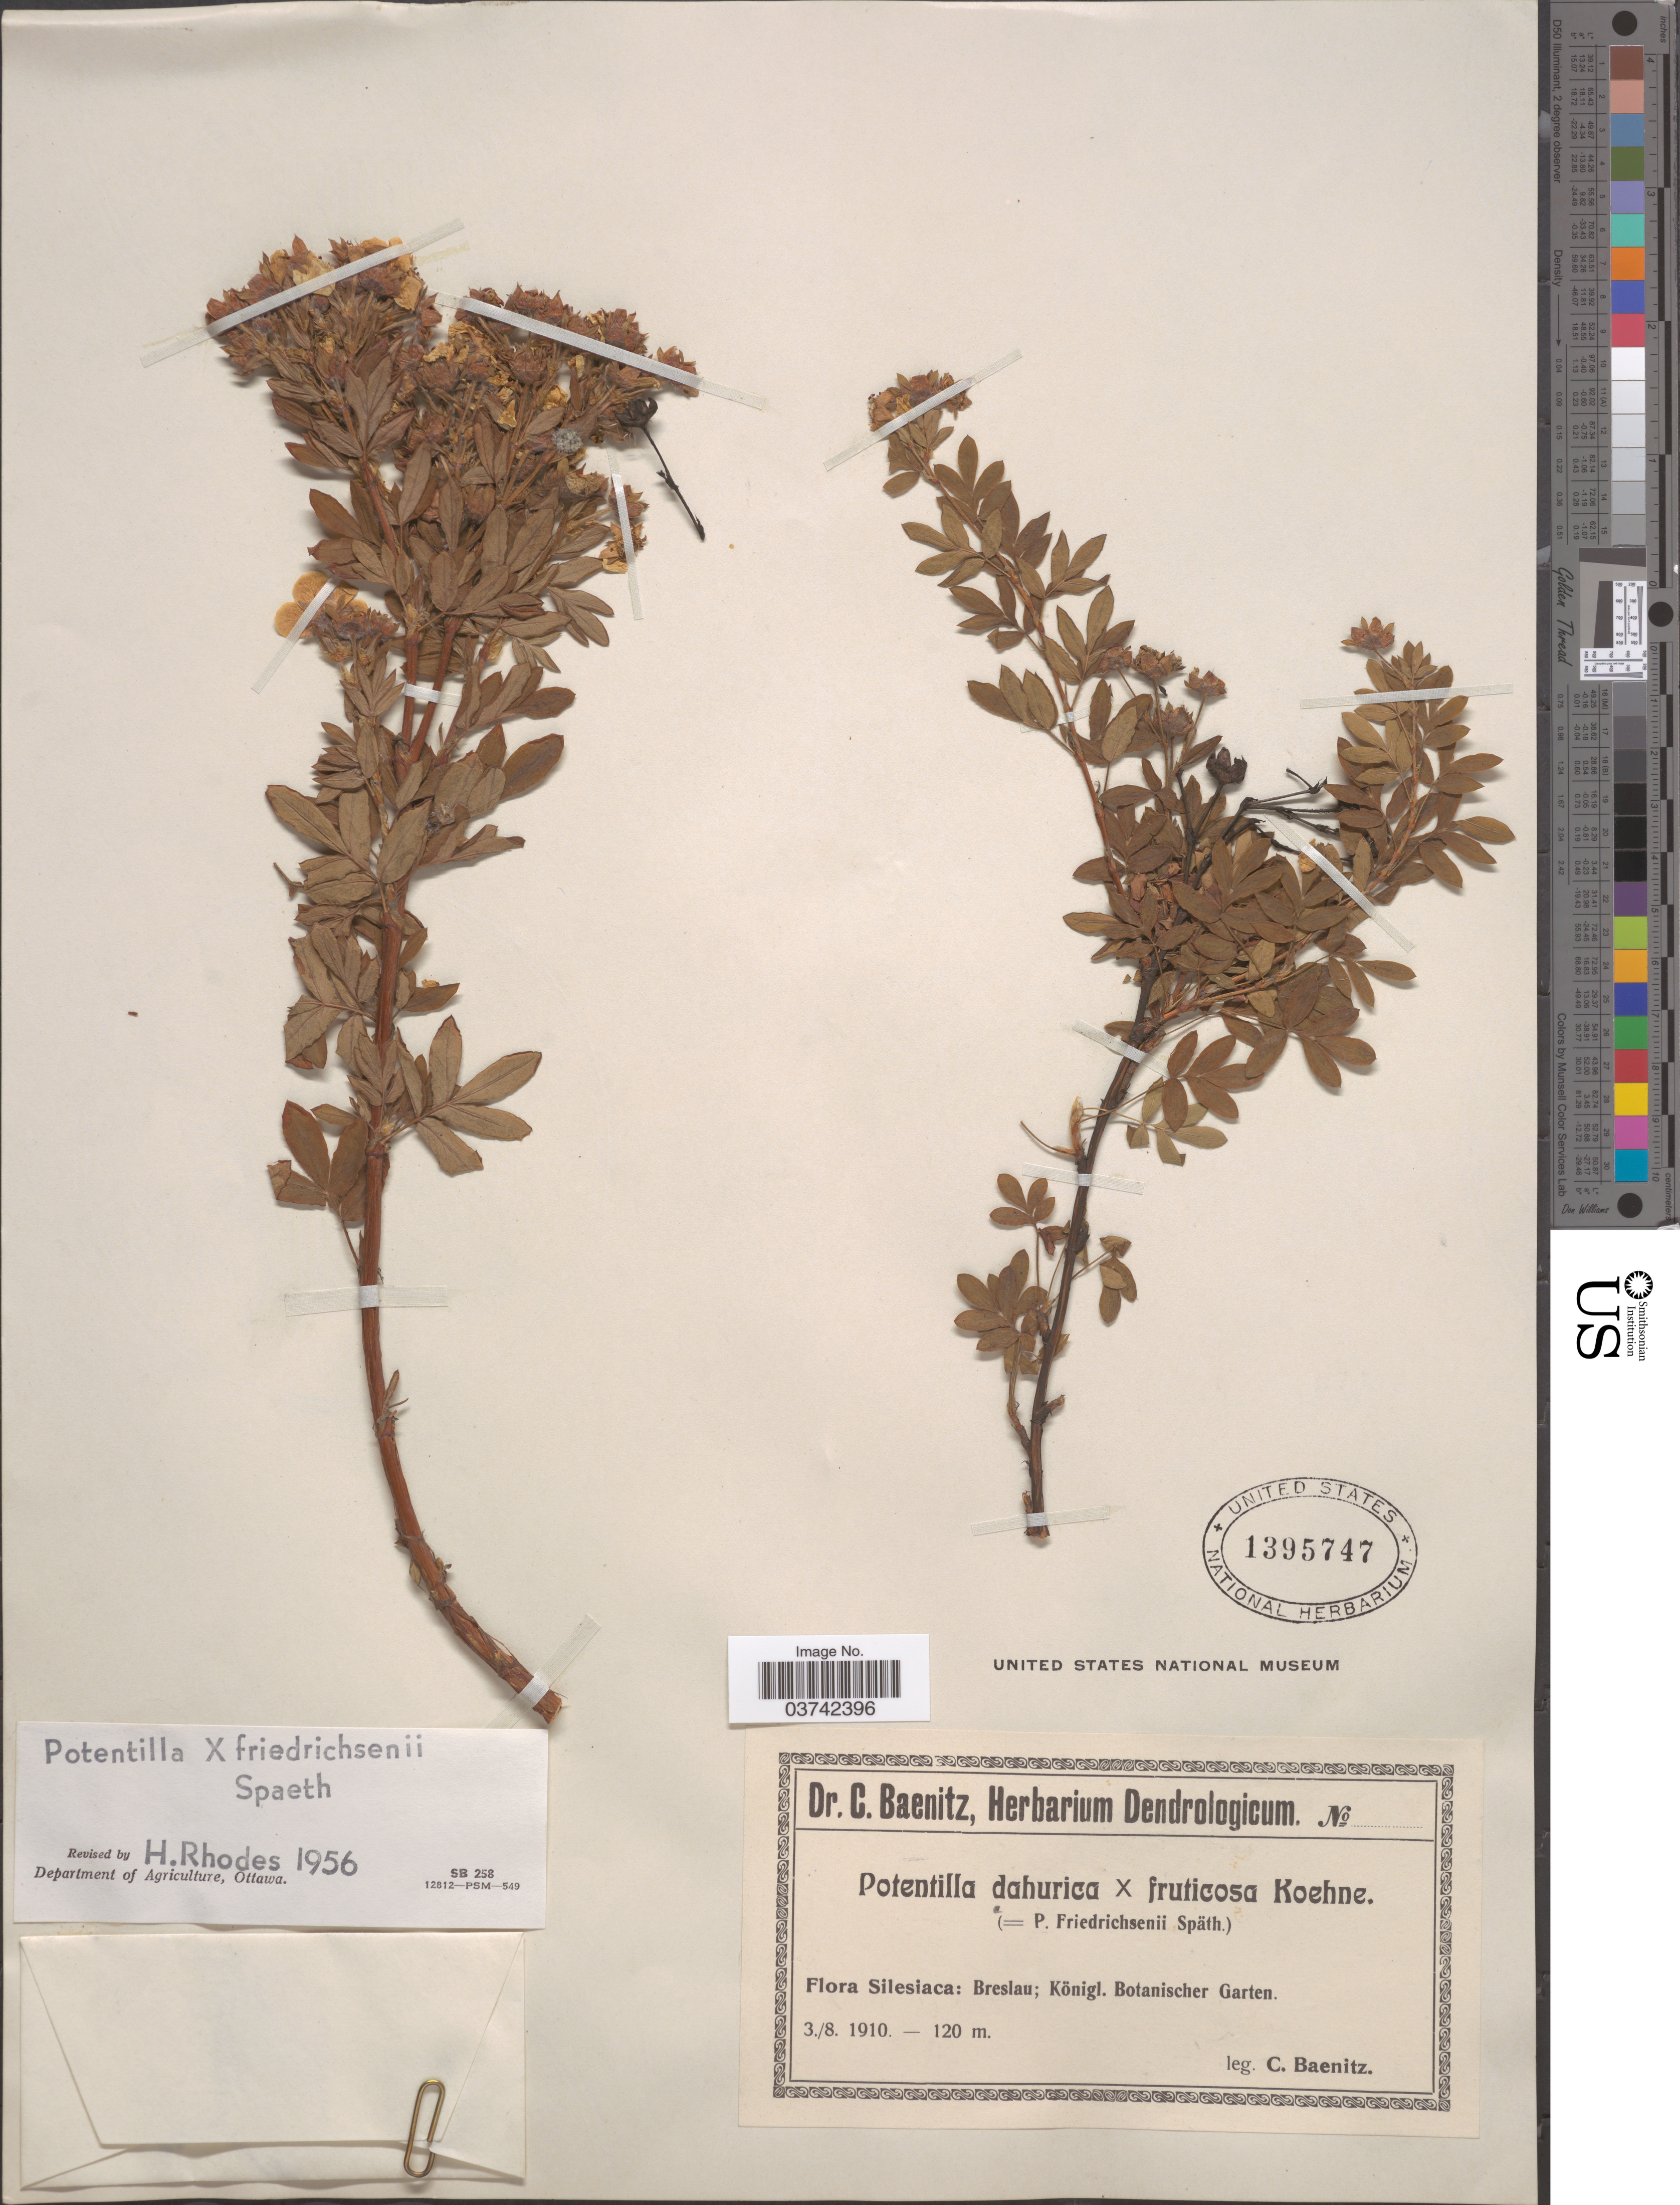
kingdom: Plantae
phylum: Tracheophyta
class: Magnoliopsida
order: Rosales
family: Rosaceae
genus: Potentilla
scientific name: Potentilla x friedrichsenii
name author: L. Späth ex C.K. Schneid.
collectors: C. G. Baenitz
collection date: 1910-08-03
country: Poland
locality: Silesiaca: Breslau; Königl. Botanischer Garten.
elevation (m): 120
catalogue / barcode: US 1395747